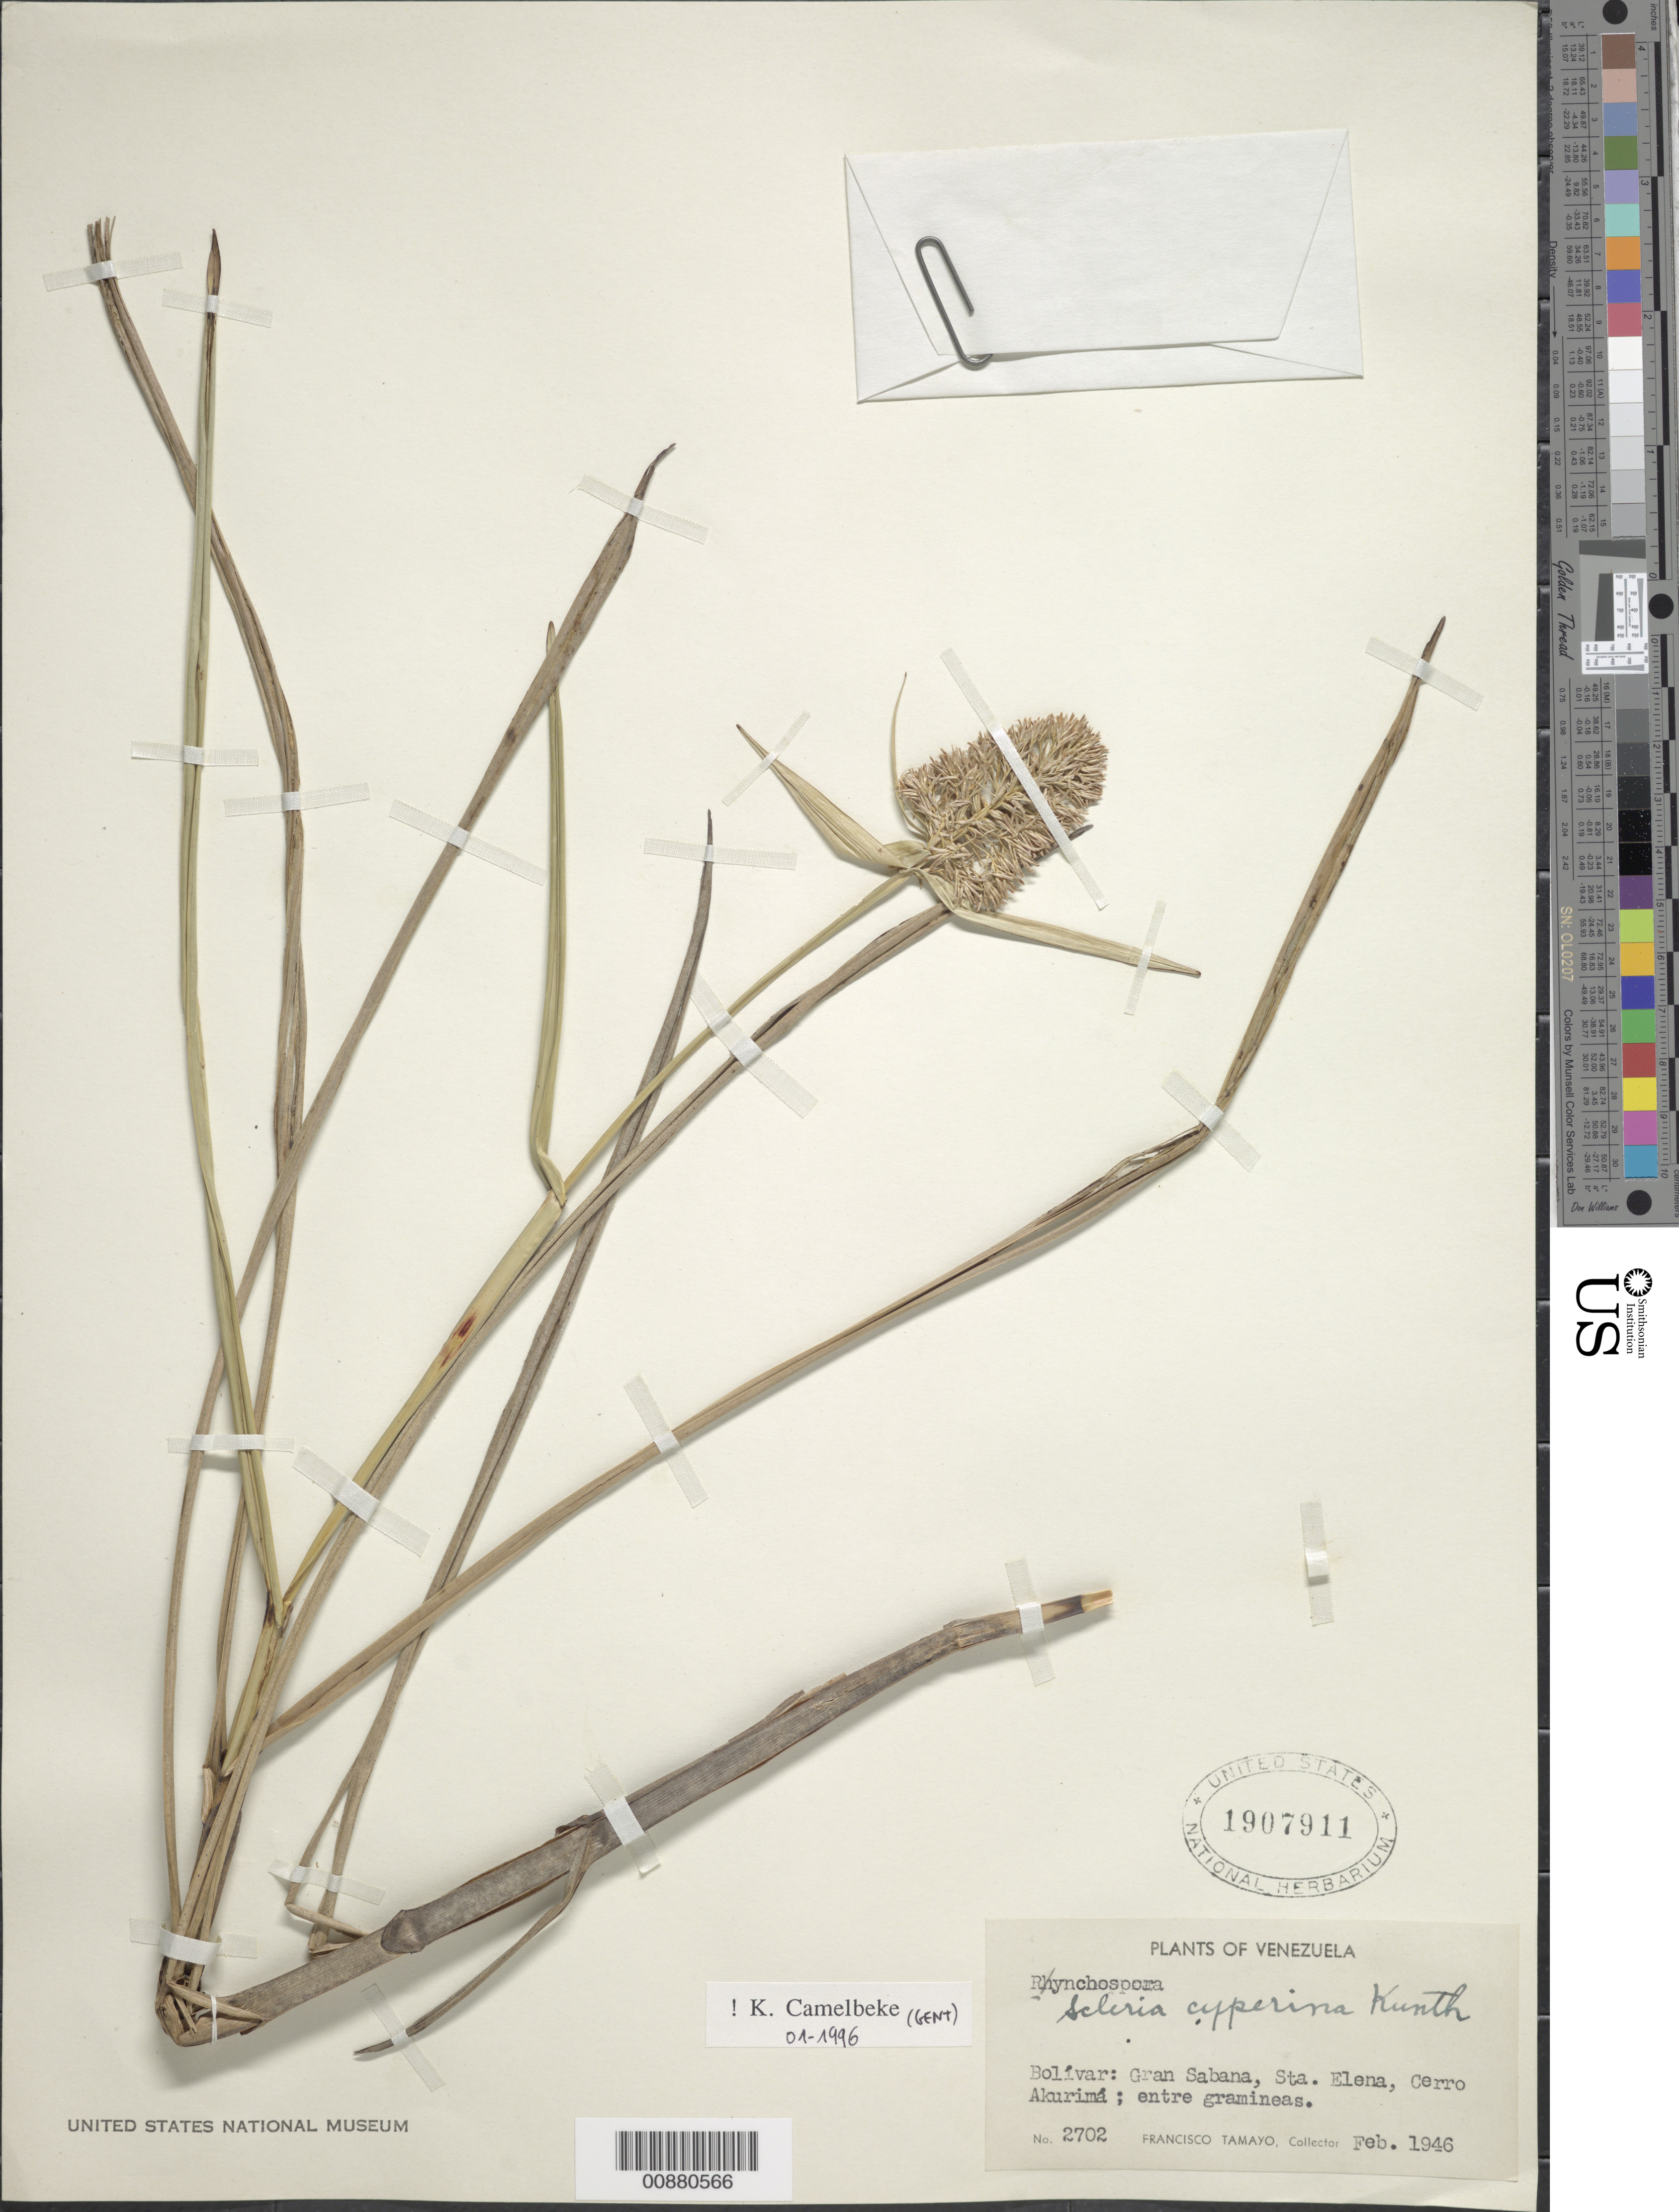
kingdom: Plantae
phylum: Tracheophyta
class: Liliopsida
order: Poales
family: Cyperaceae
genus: Scleria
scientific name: Scleria cyperina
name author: Willd. ex Kunth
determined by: Camelbeke, K.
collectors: F. Tamayo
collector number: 2702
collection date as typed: Feb-46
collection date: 1946-02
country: Venezuela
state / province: Bolívar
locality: Gran Sabana, Sta. Elena, Cerro de Acurimá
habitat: Entre gramineas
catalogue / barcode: US 1907911